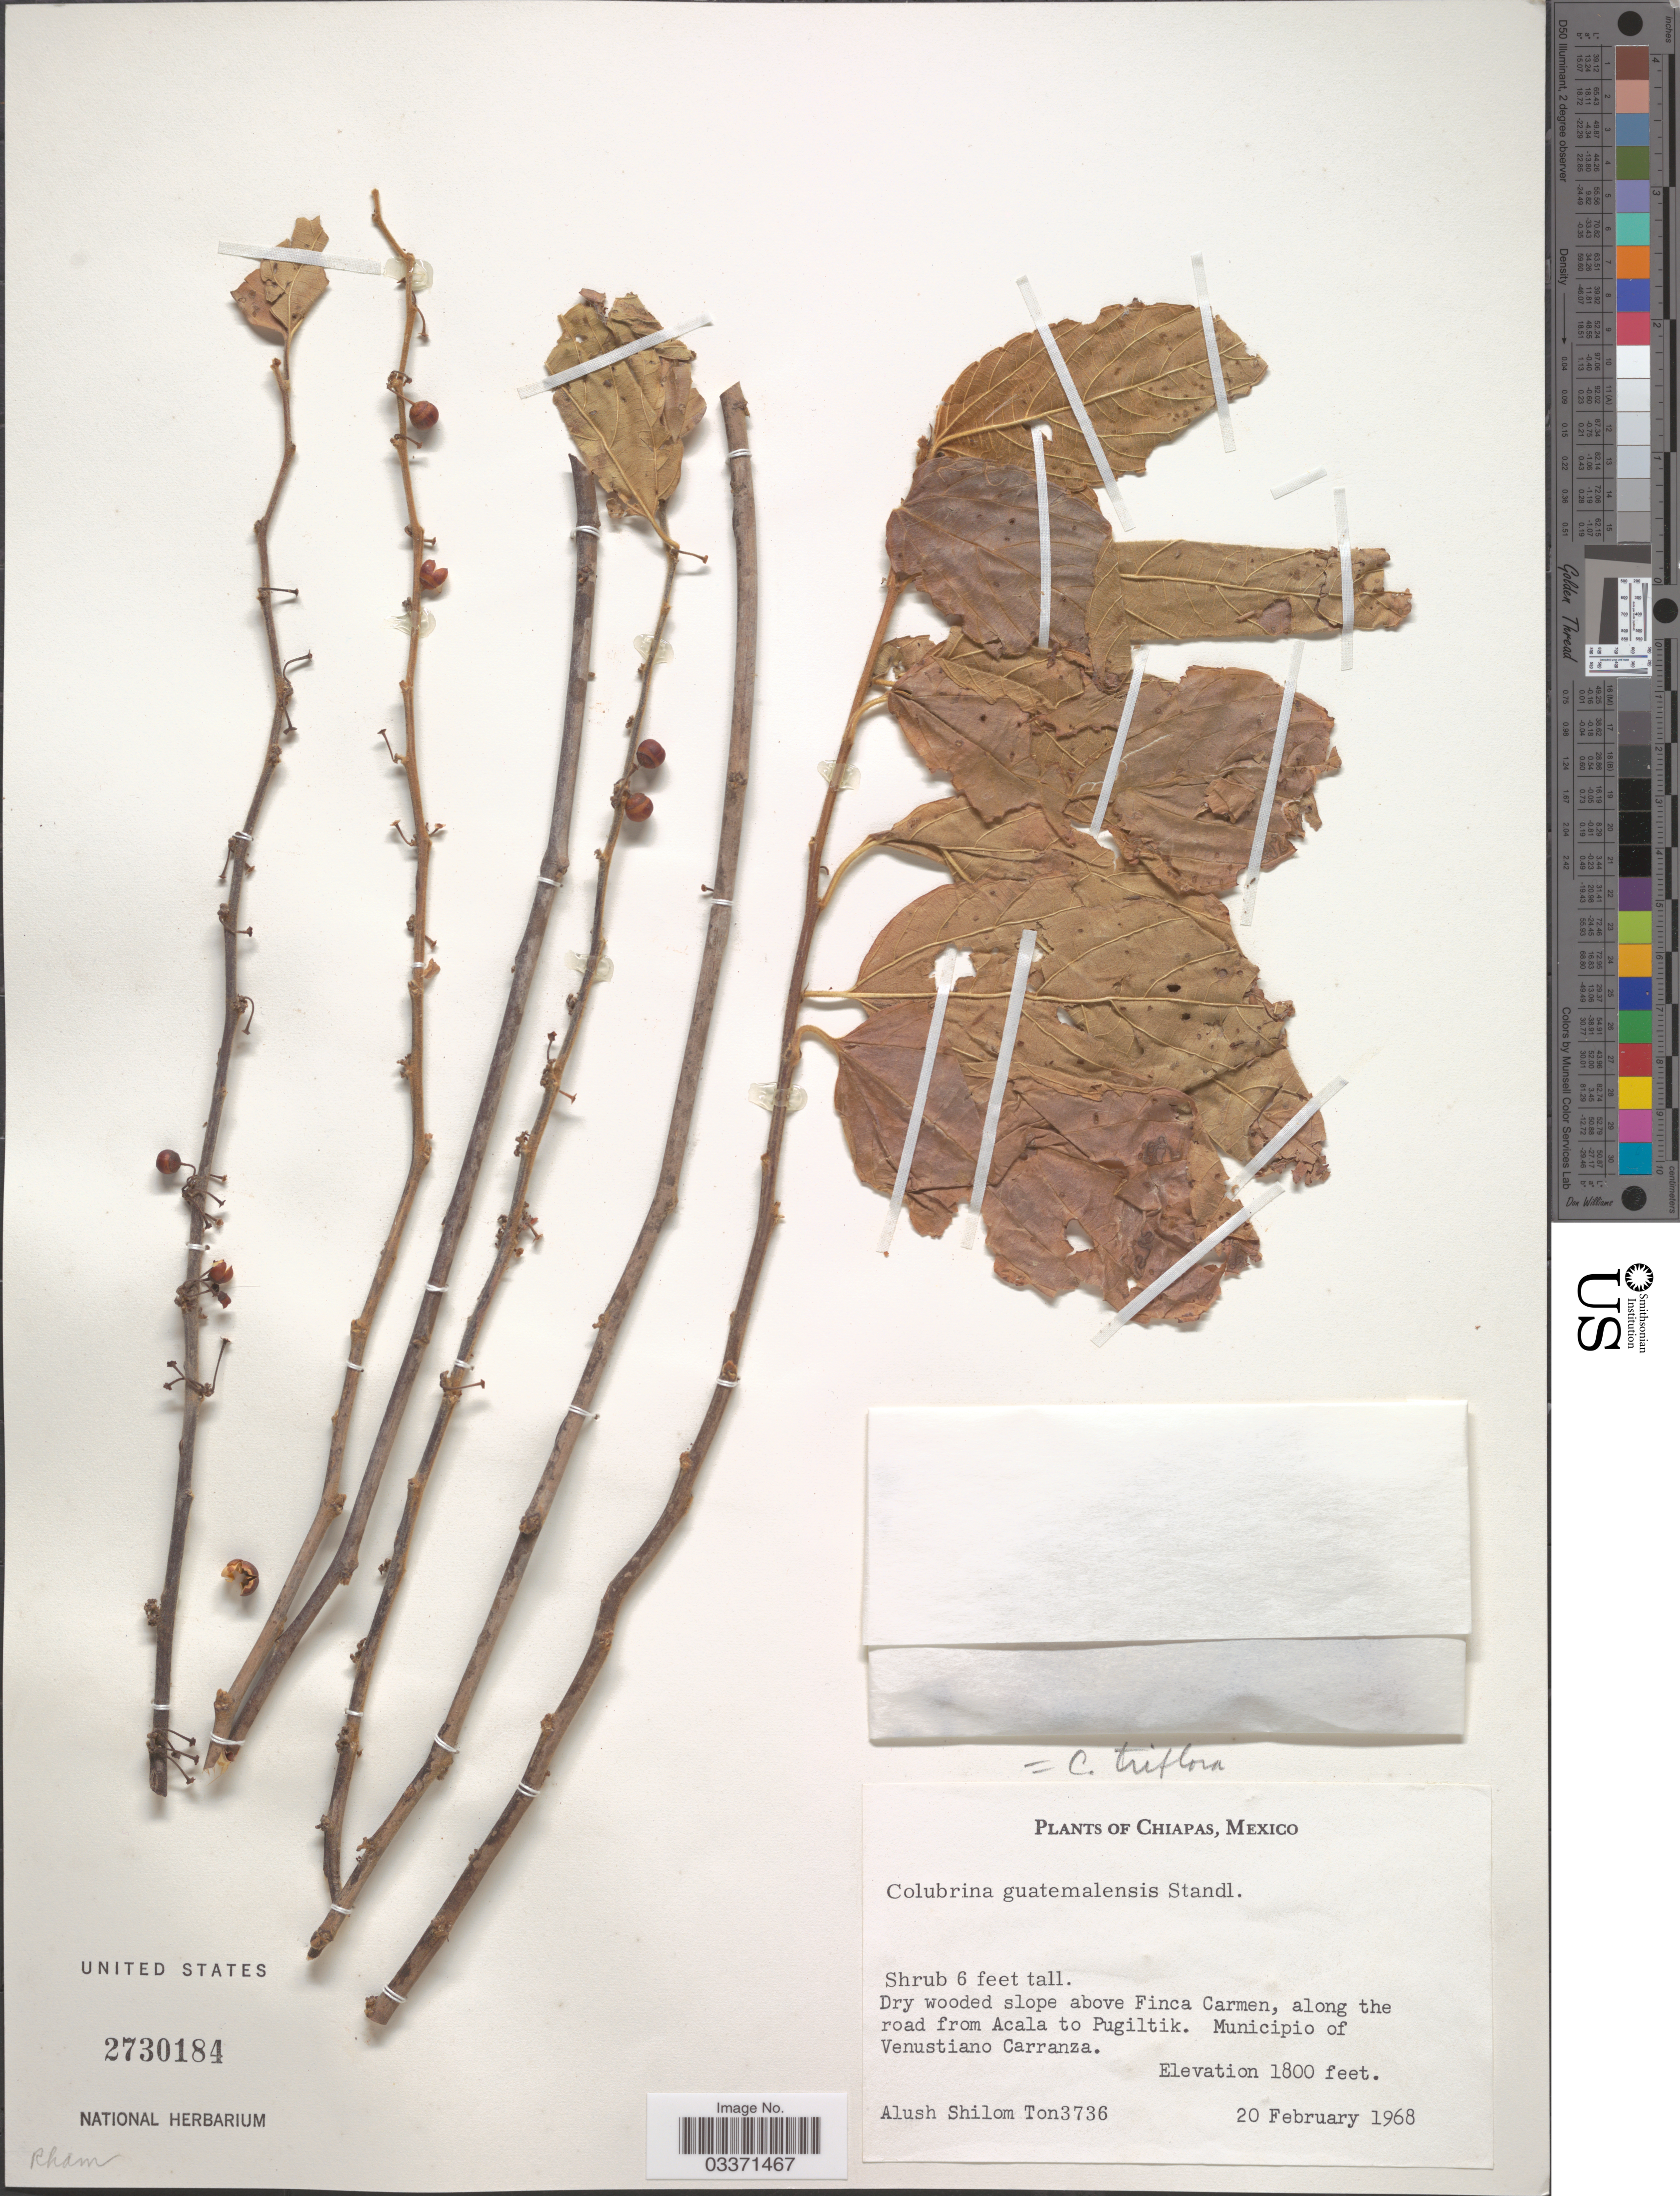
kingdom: Plantae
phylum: Tracheophyta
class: Magnoliopsida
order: Rosales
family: Rhamnaceae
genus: Colubrina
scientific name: Colubrina glabra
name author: S. Watson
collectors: A. M. Ton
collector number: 3736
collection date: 1968-02-20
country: Mexico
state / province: Chiapas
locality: Dryw wooded slope above Finca Carmen, along the road from Acala to Pugiltik. Municipio of Venustiano Carranza.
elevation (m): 549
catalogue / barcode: US 2730184